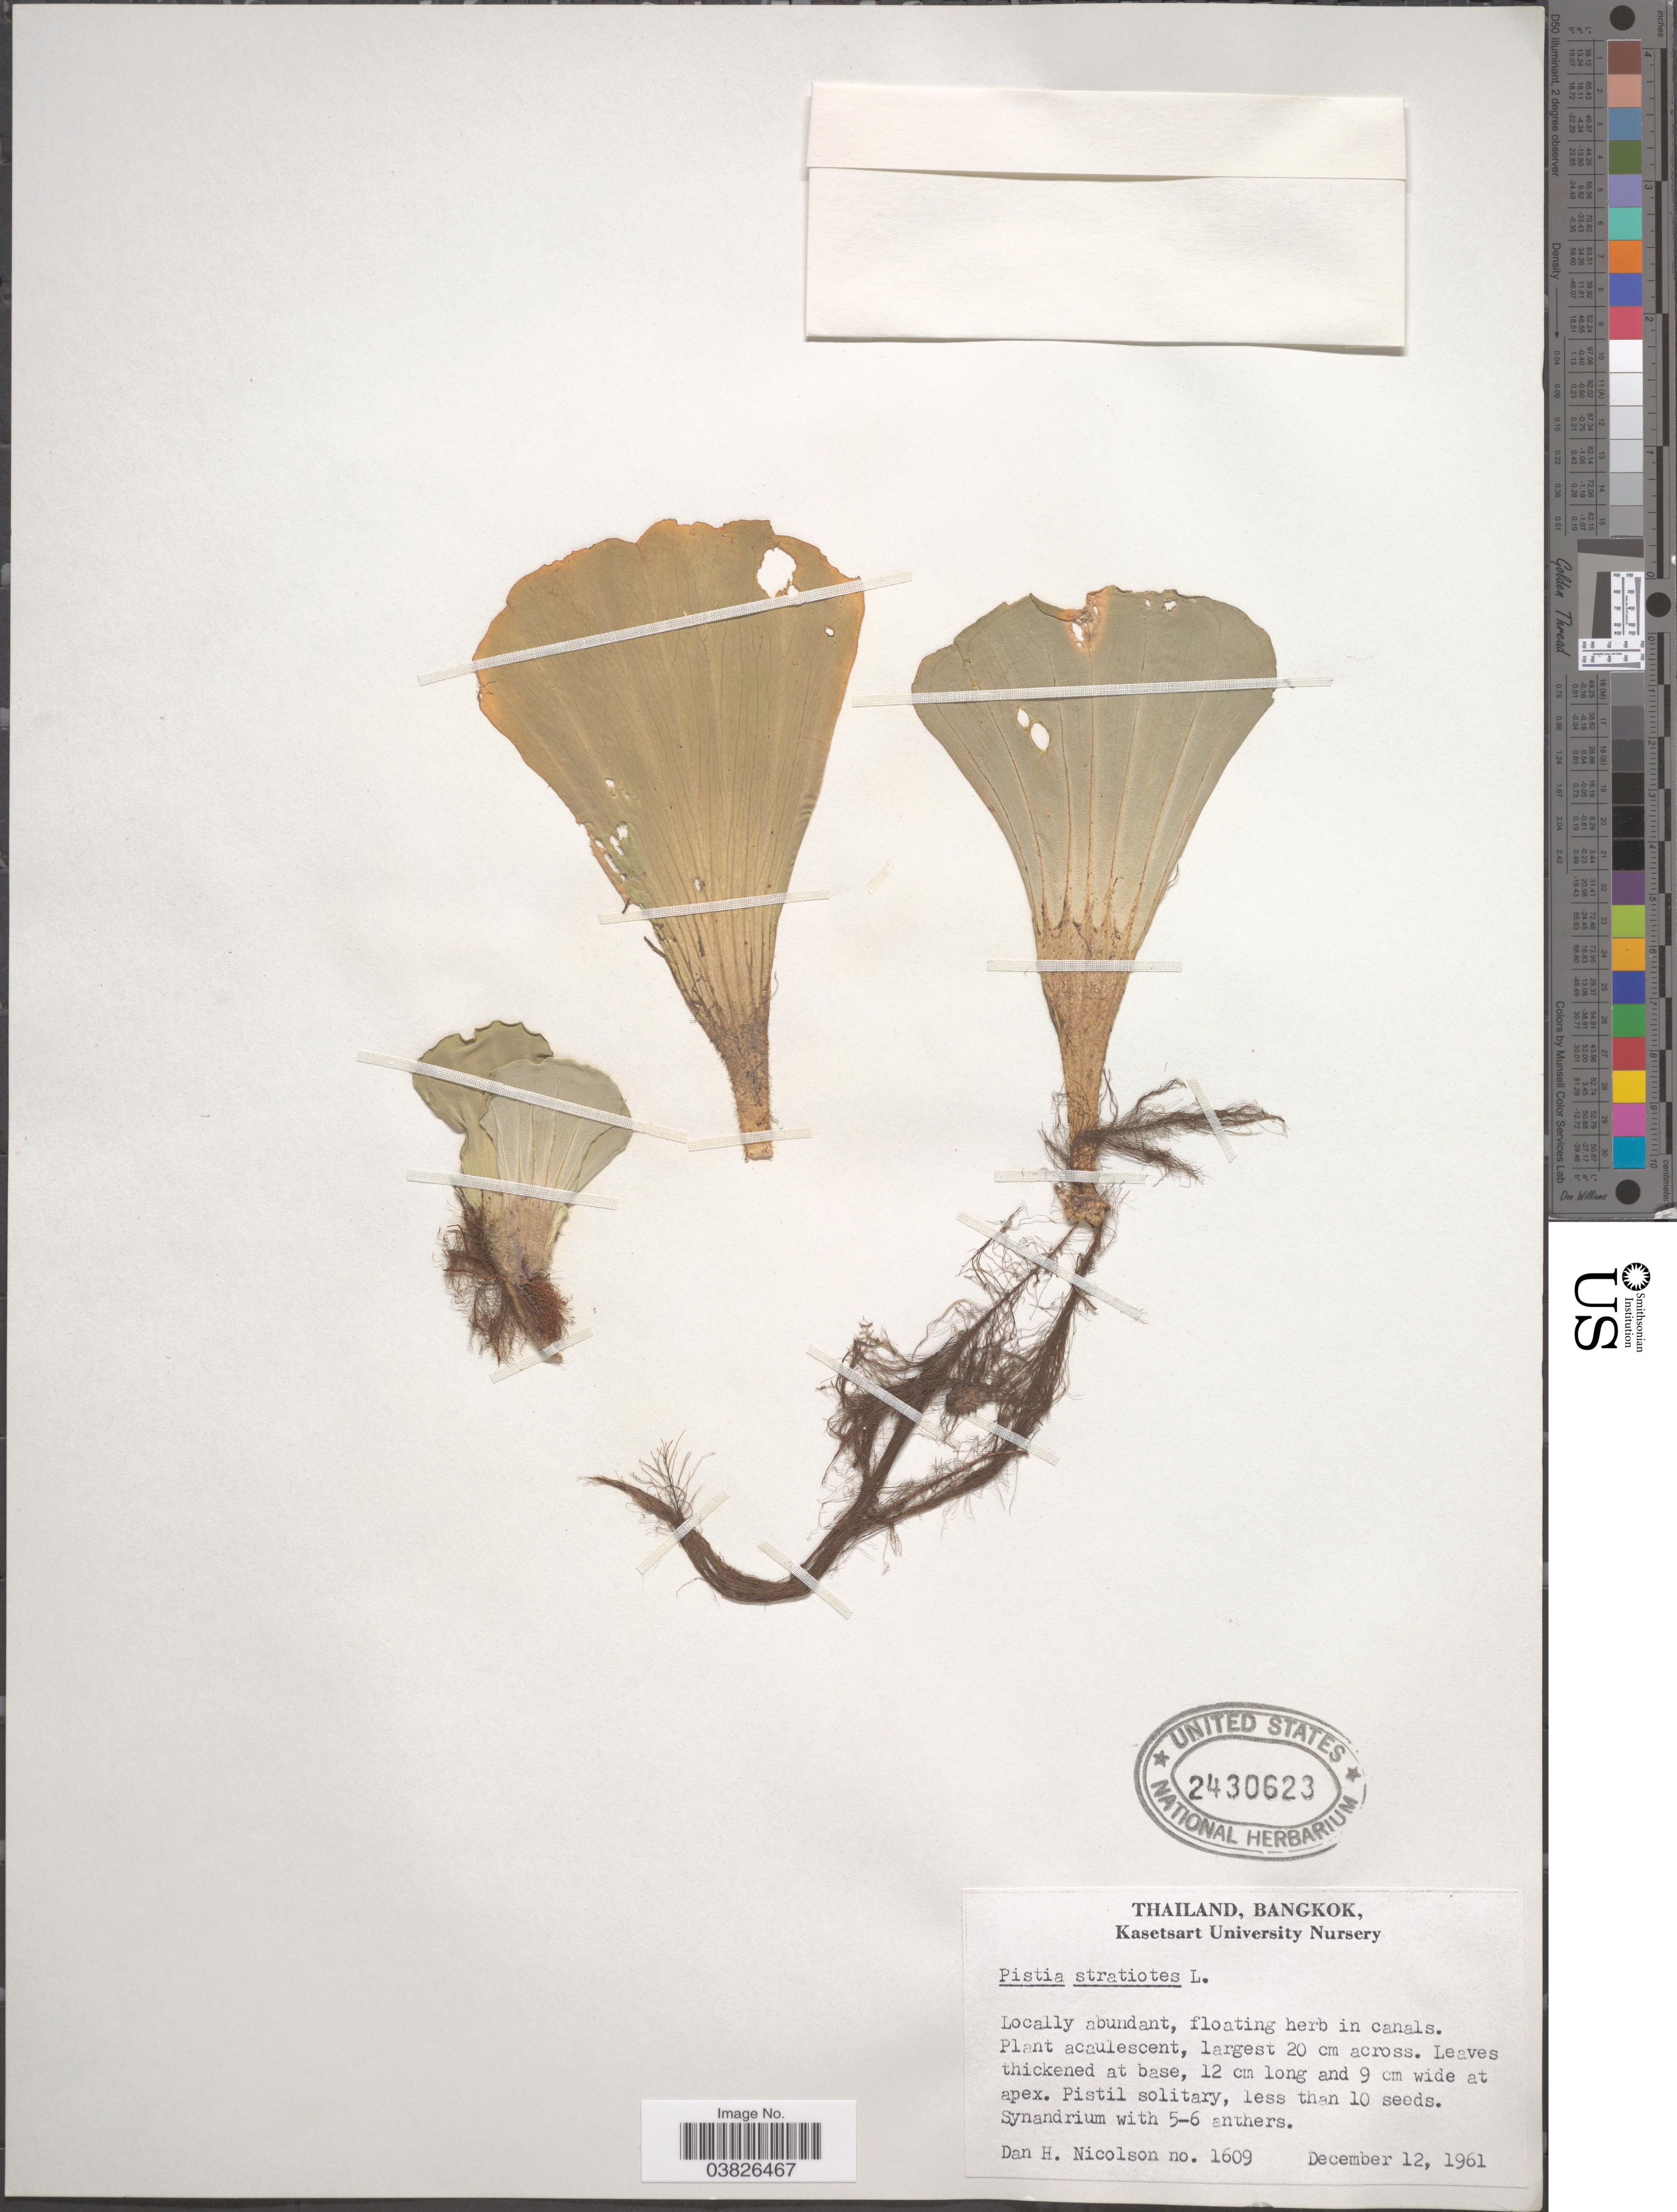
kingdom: Plantae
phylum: Tracheophyta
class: Liliopsida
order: Alismatales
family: Araceae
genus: Pistia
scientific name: Pistia stratiotes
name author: L.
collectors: D. H. Nicolson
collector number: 1609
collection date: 1961-12-12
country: Thailand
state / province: Bangkok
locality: Kasetsart University Nursery.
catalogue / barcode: US 2430623